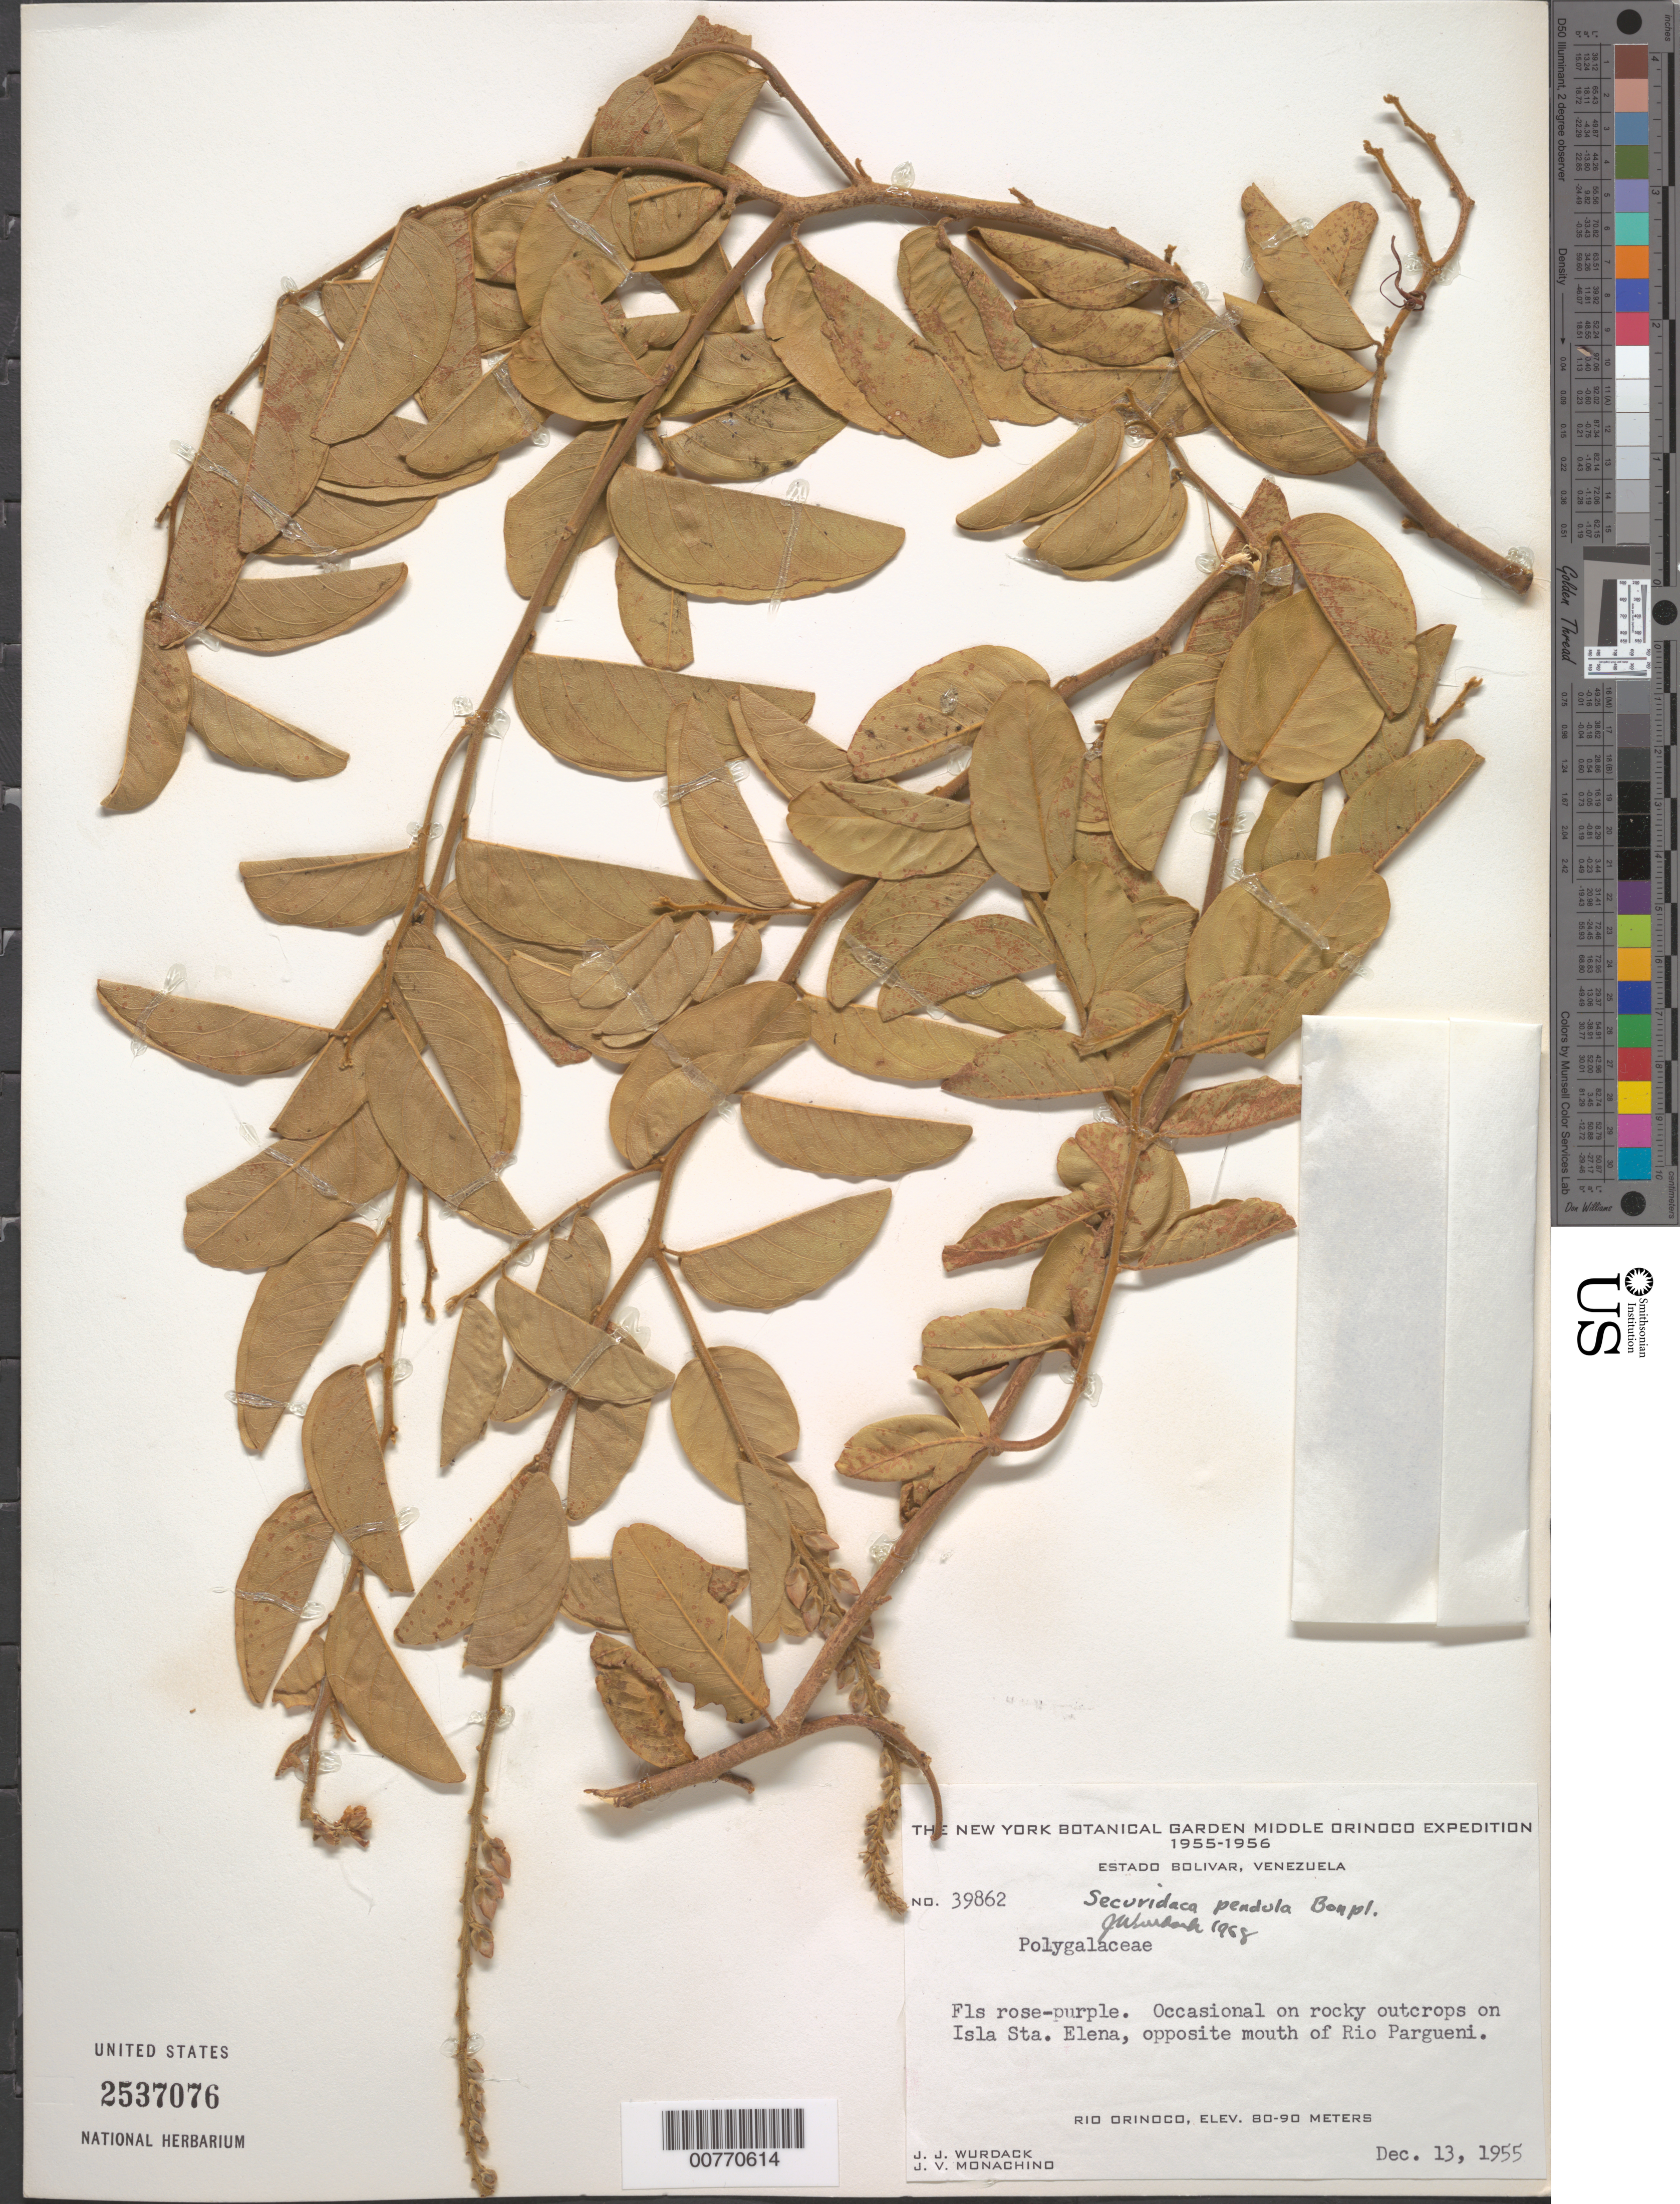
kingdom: Plantae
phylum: Tracheophyta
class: Magnoliopsida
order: Fabales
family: Polygalaceae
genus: Securidaca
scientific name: Securidaca pendula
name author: Bonpl.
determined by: Wurdack, John J., (US), US (UNITED STATES)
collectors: J. J. Wurdack & J. V. Monachino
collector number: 39862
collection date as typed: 13-Dec-55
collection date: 1955-12-13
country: Venezuela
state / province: Bolívar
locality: Isla Sta. Elena, Río Orinoco, opposite mouth of Río Pargueni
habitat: Rocky outcrops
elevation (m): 80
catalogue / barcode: US 2537076